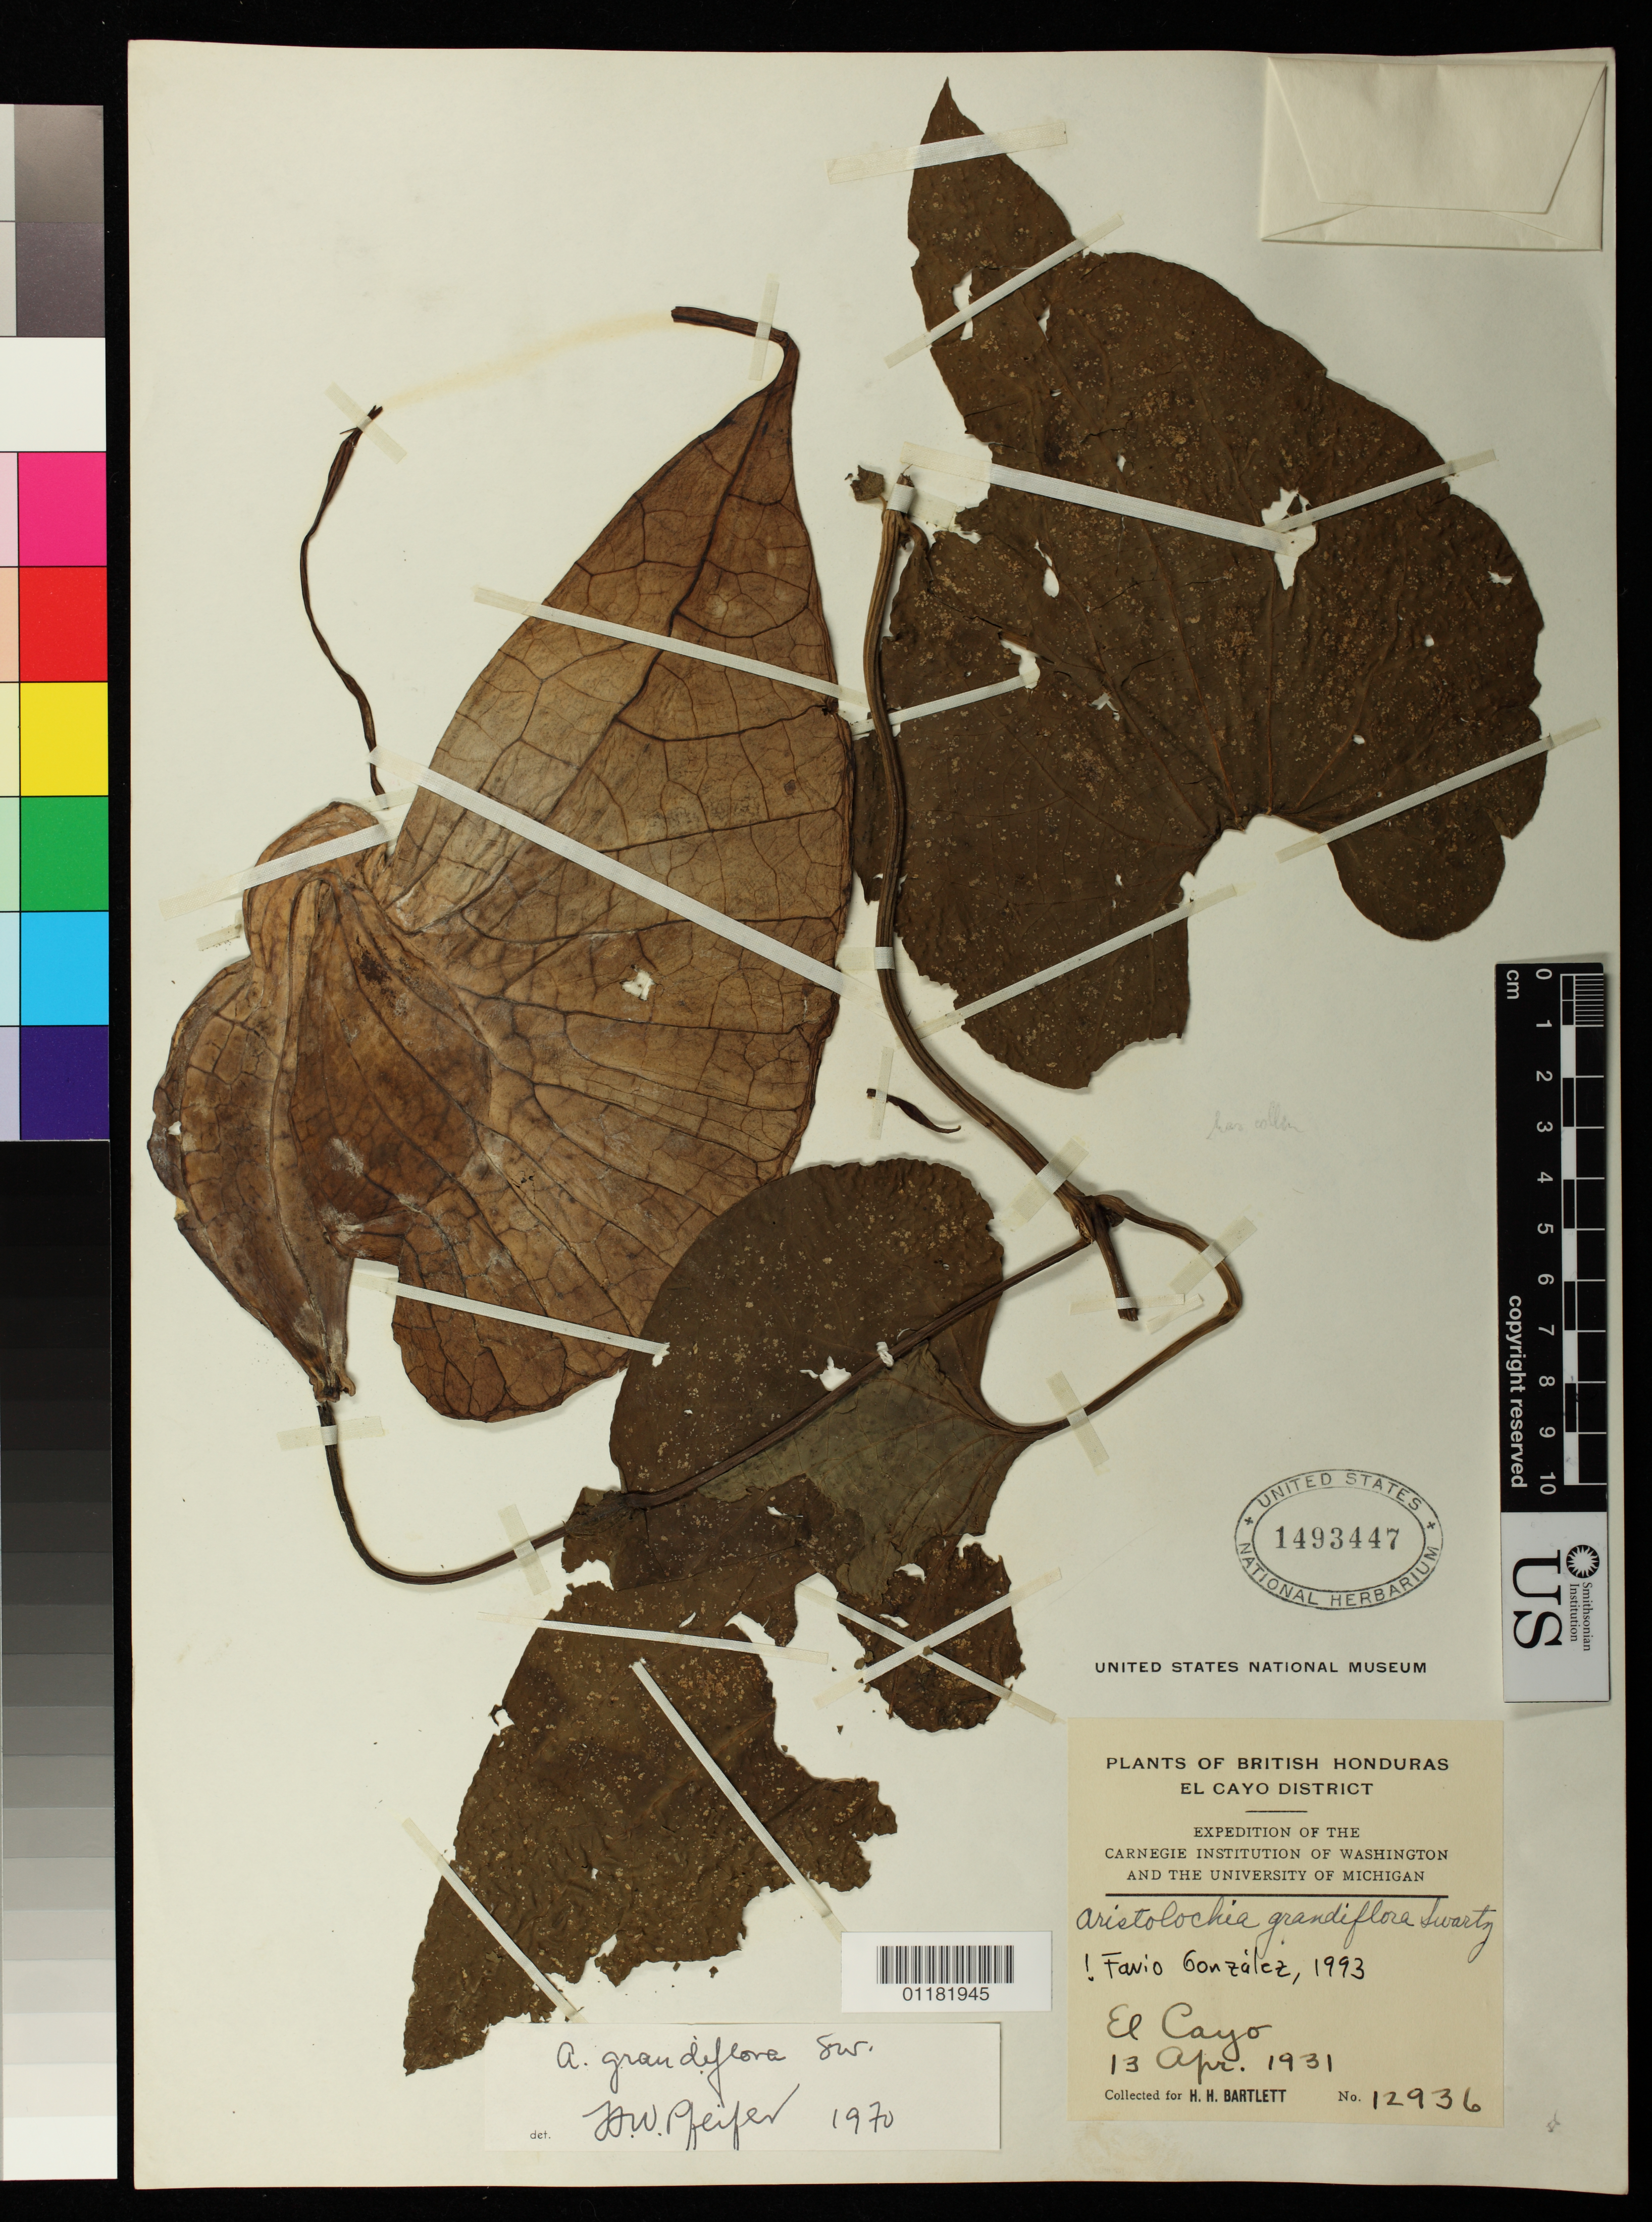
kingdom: Plantae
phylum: Tracheophyta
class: Magnoliopsida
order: Piperales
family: Aristolochiaceae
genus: Aristolochia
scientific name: Aristolochia grandiflora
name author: Sw.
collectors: H. H. Bartlett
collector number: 12936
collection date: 1931-04-13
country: Belize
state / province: Cayo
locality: San Ignacio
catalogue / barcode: US 1493447